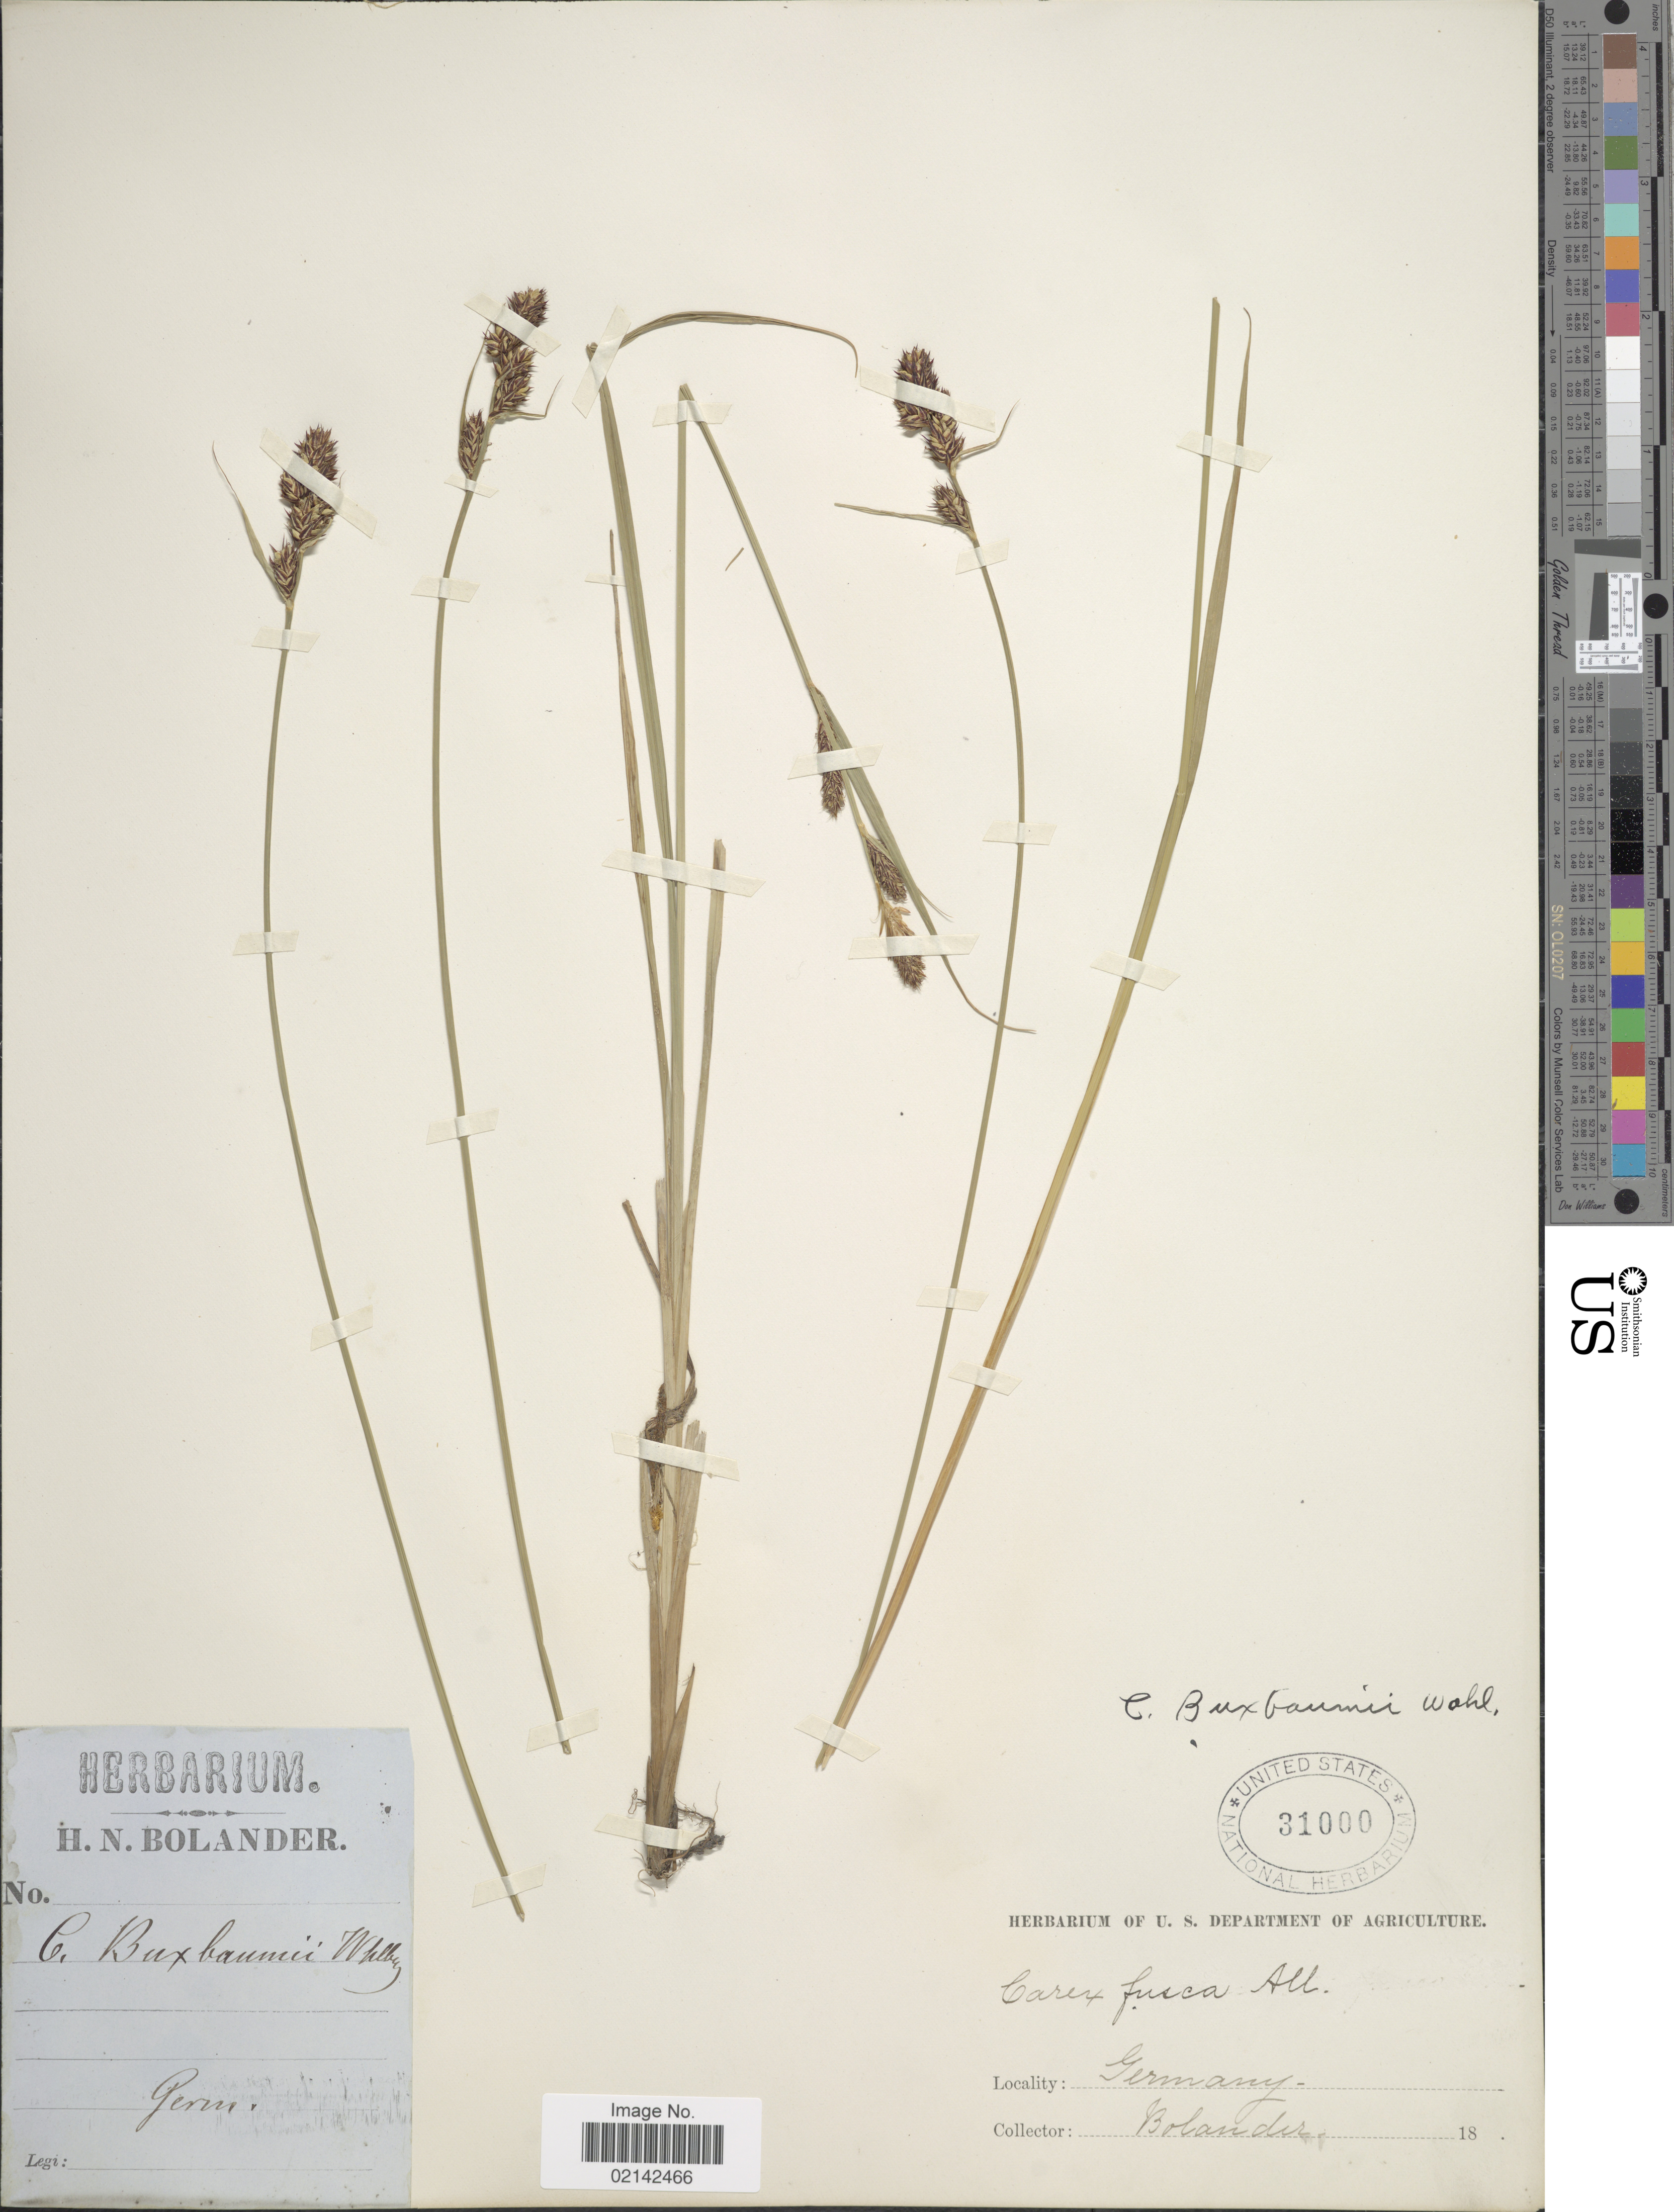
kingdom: Plantae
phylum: Tracheophyta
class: Liliopsida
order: Poales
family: Cyperaceae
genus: Carex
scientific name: Carex buxbaumii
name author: Wahlenb.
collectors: H. Bolander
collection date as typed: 18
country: Germany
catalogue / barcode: US 31000